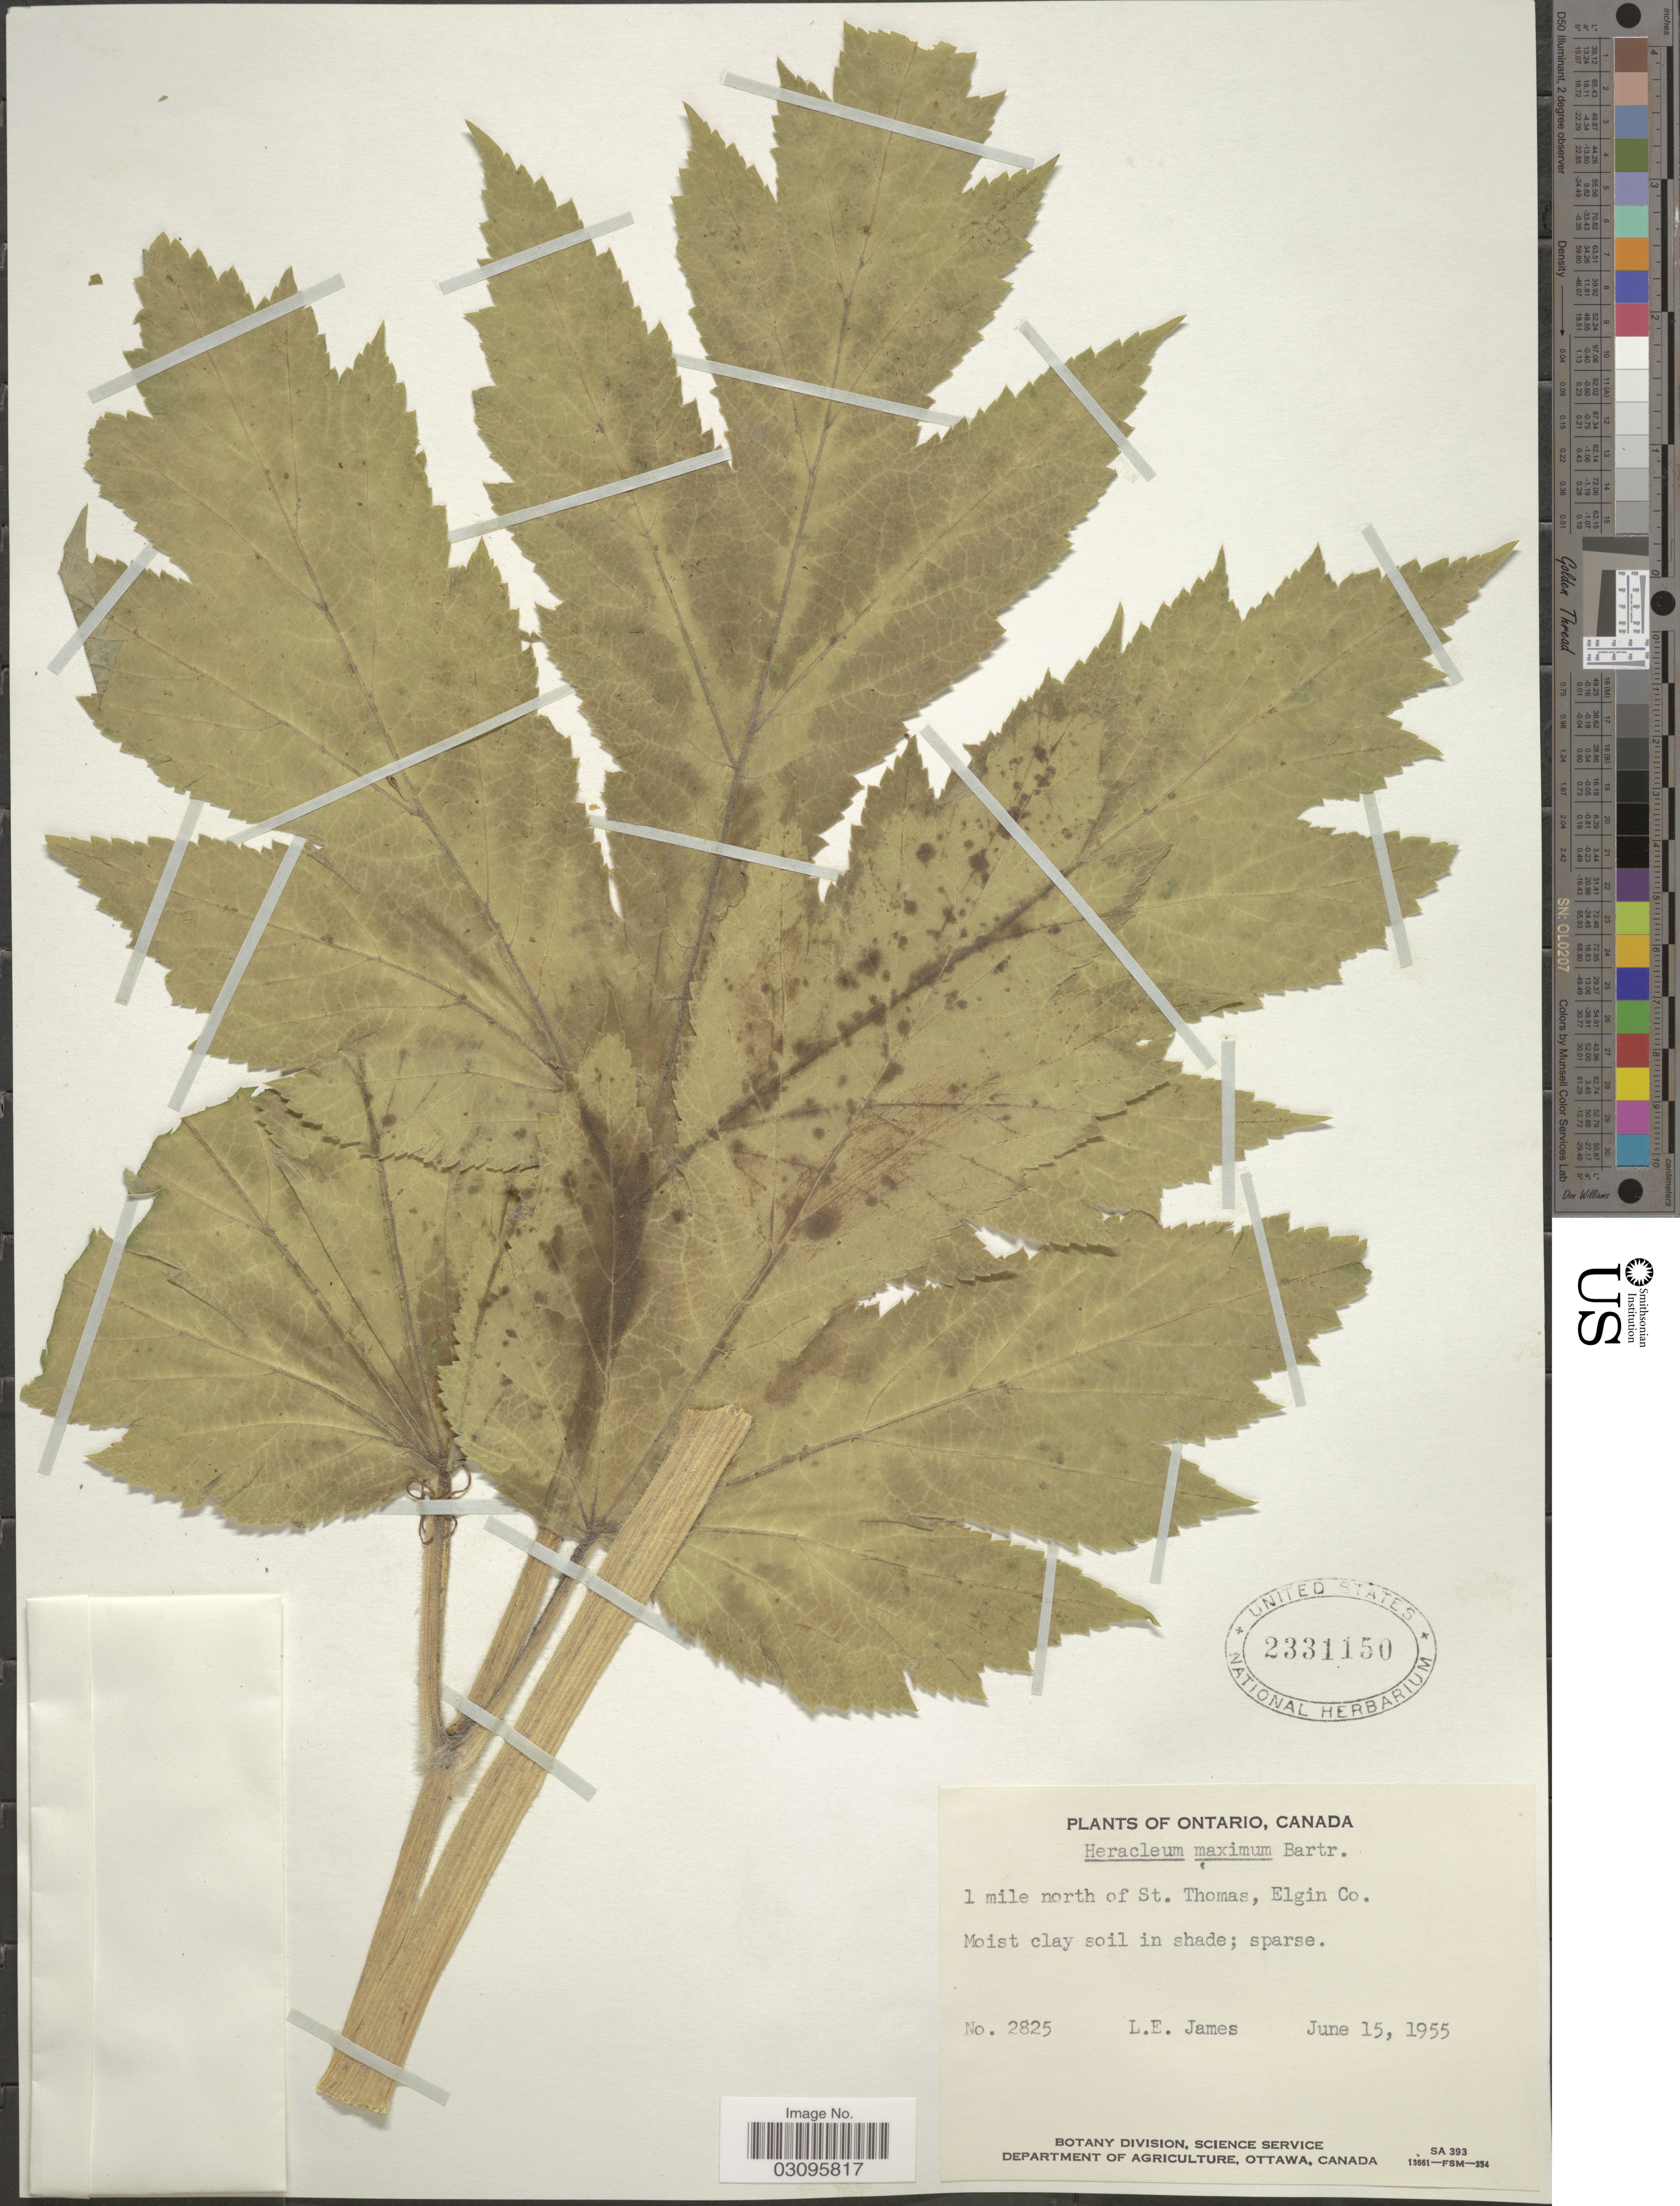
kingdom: Plantae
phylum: Tracheophyta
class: Magnoliopsida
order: Apiales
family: Apiaceae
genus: Heracleum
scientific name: Heracleum maximum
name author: W. Bartram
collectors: L. E. James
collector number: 2825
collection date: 1955-06-15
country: Canada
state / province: Ontario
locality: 1 mile north of St. Thomas, Elgin Co.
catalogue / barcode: US 2331150